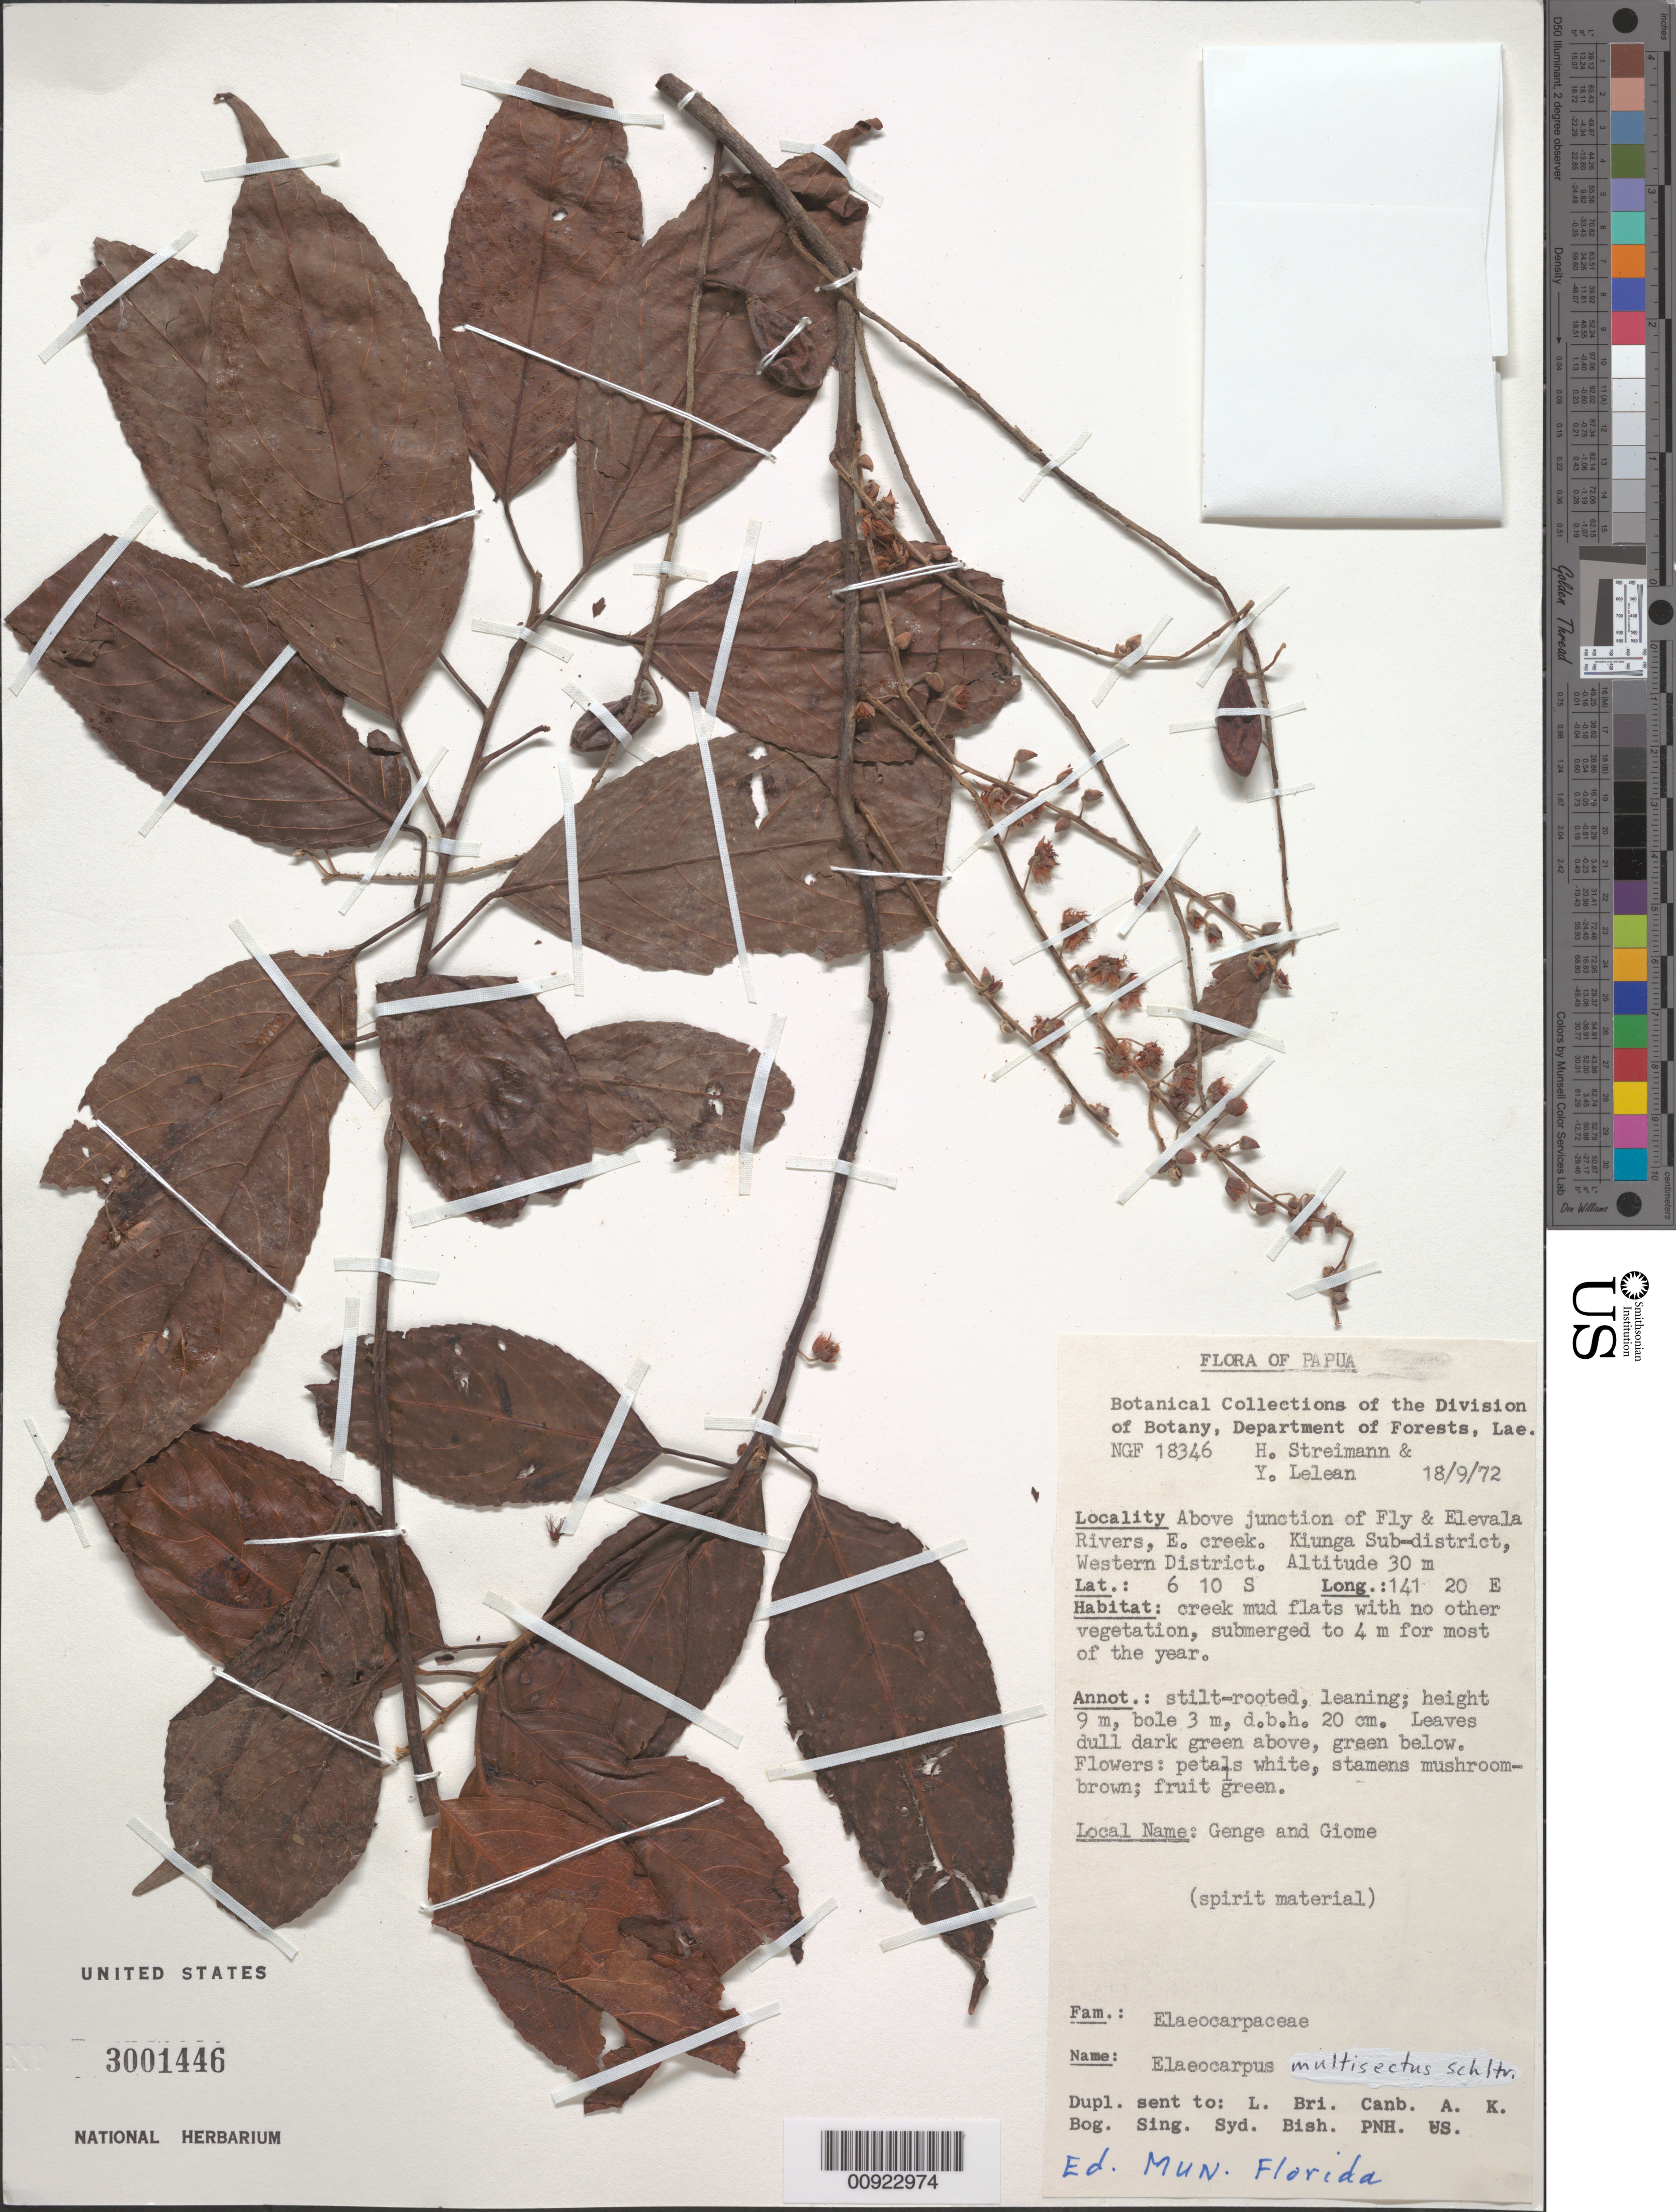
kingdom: Plantae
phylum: Tracheophyta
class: Magnoliopsida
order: Oxalidales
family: Elaeocarpaceae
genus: Elaeocarpus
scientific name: Elaeocarpus multisectus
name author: Schltr.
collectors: H. Streimann & Y. Lelean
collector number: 18346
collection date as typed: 18 Sep 1972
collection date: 1972-09-18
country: Papua New Guinea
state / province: Western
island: New Guinea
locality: Above junction of Fly & Elevala Rivers, E. creek. Kiunga Sub-district, Western District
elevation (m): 30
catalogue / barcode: US 3001446